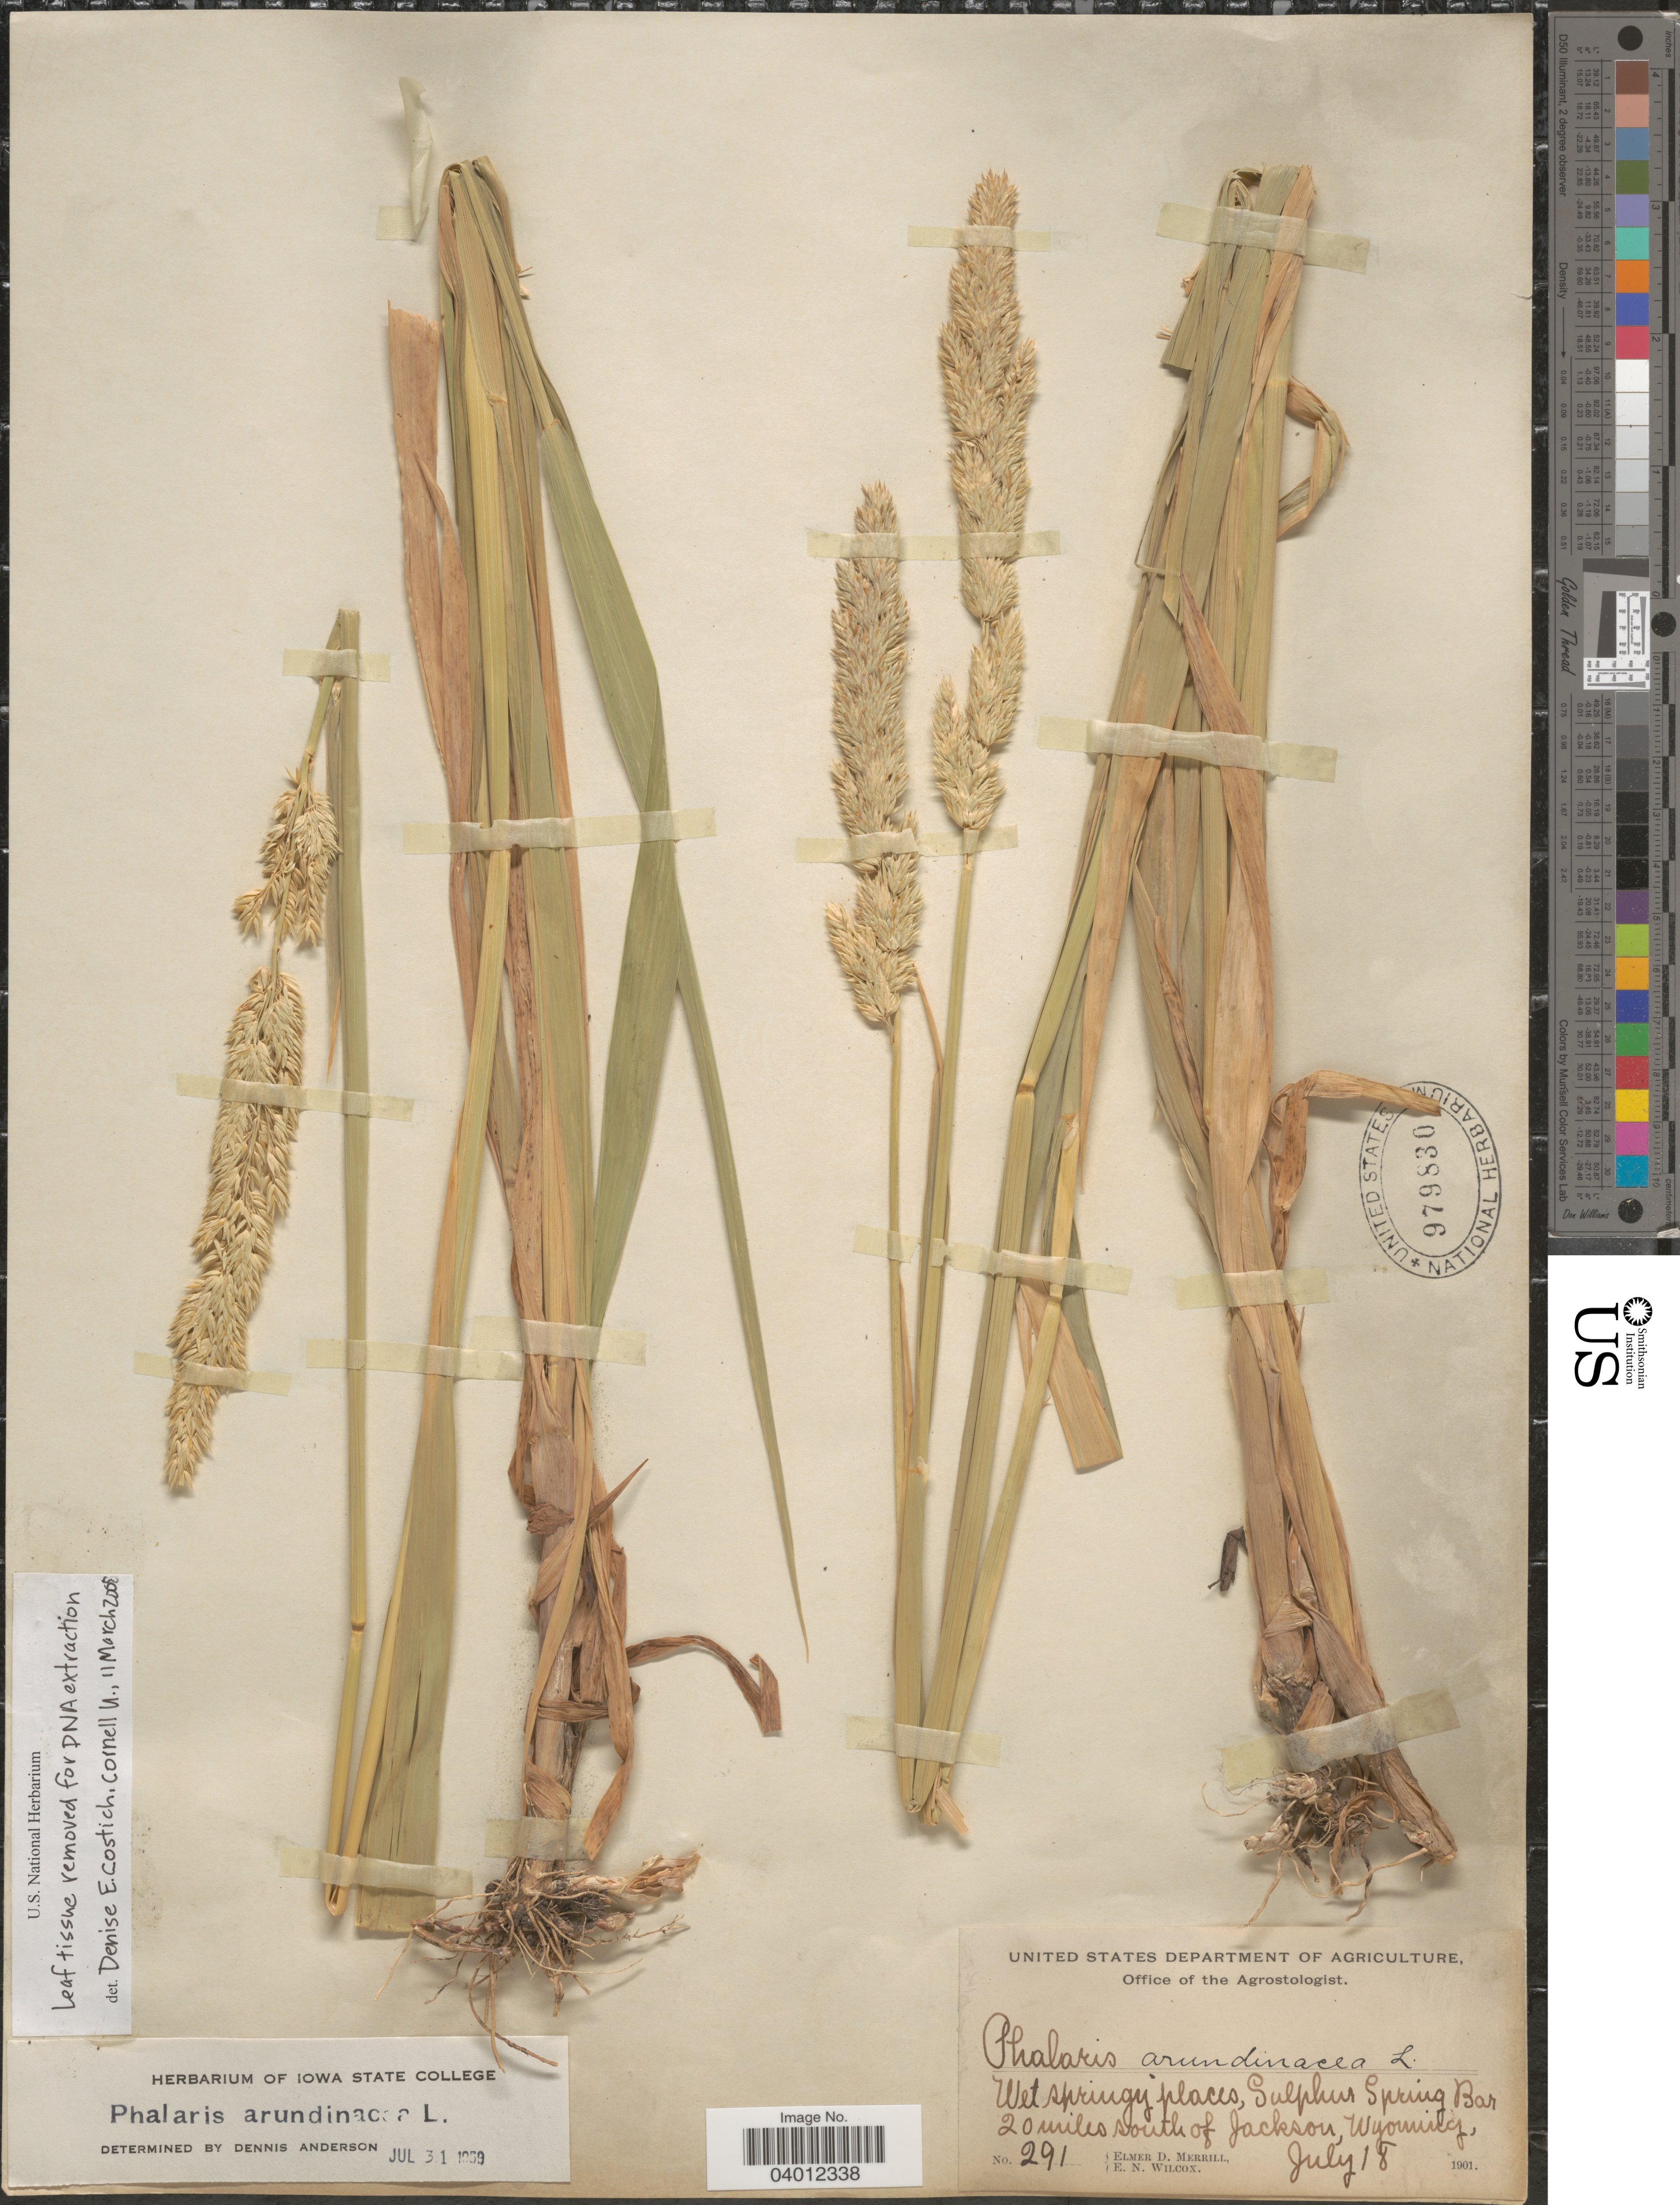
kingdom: Plantae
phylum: Tracheophyta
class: Liliopsida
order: Poales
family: Poaceae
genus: Phalaris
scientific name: Phalaris arundinacea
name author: L.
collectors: E. D. Merrill & E. Wilcox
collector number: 291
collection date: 1901-07-18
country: United States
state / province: Wyoming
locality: Wet springy places, Sulphur Spring Bar, 20 miles south of Jackson.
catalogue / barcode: US 979830